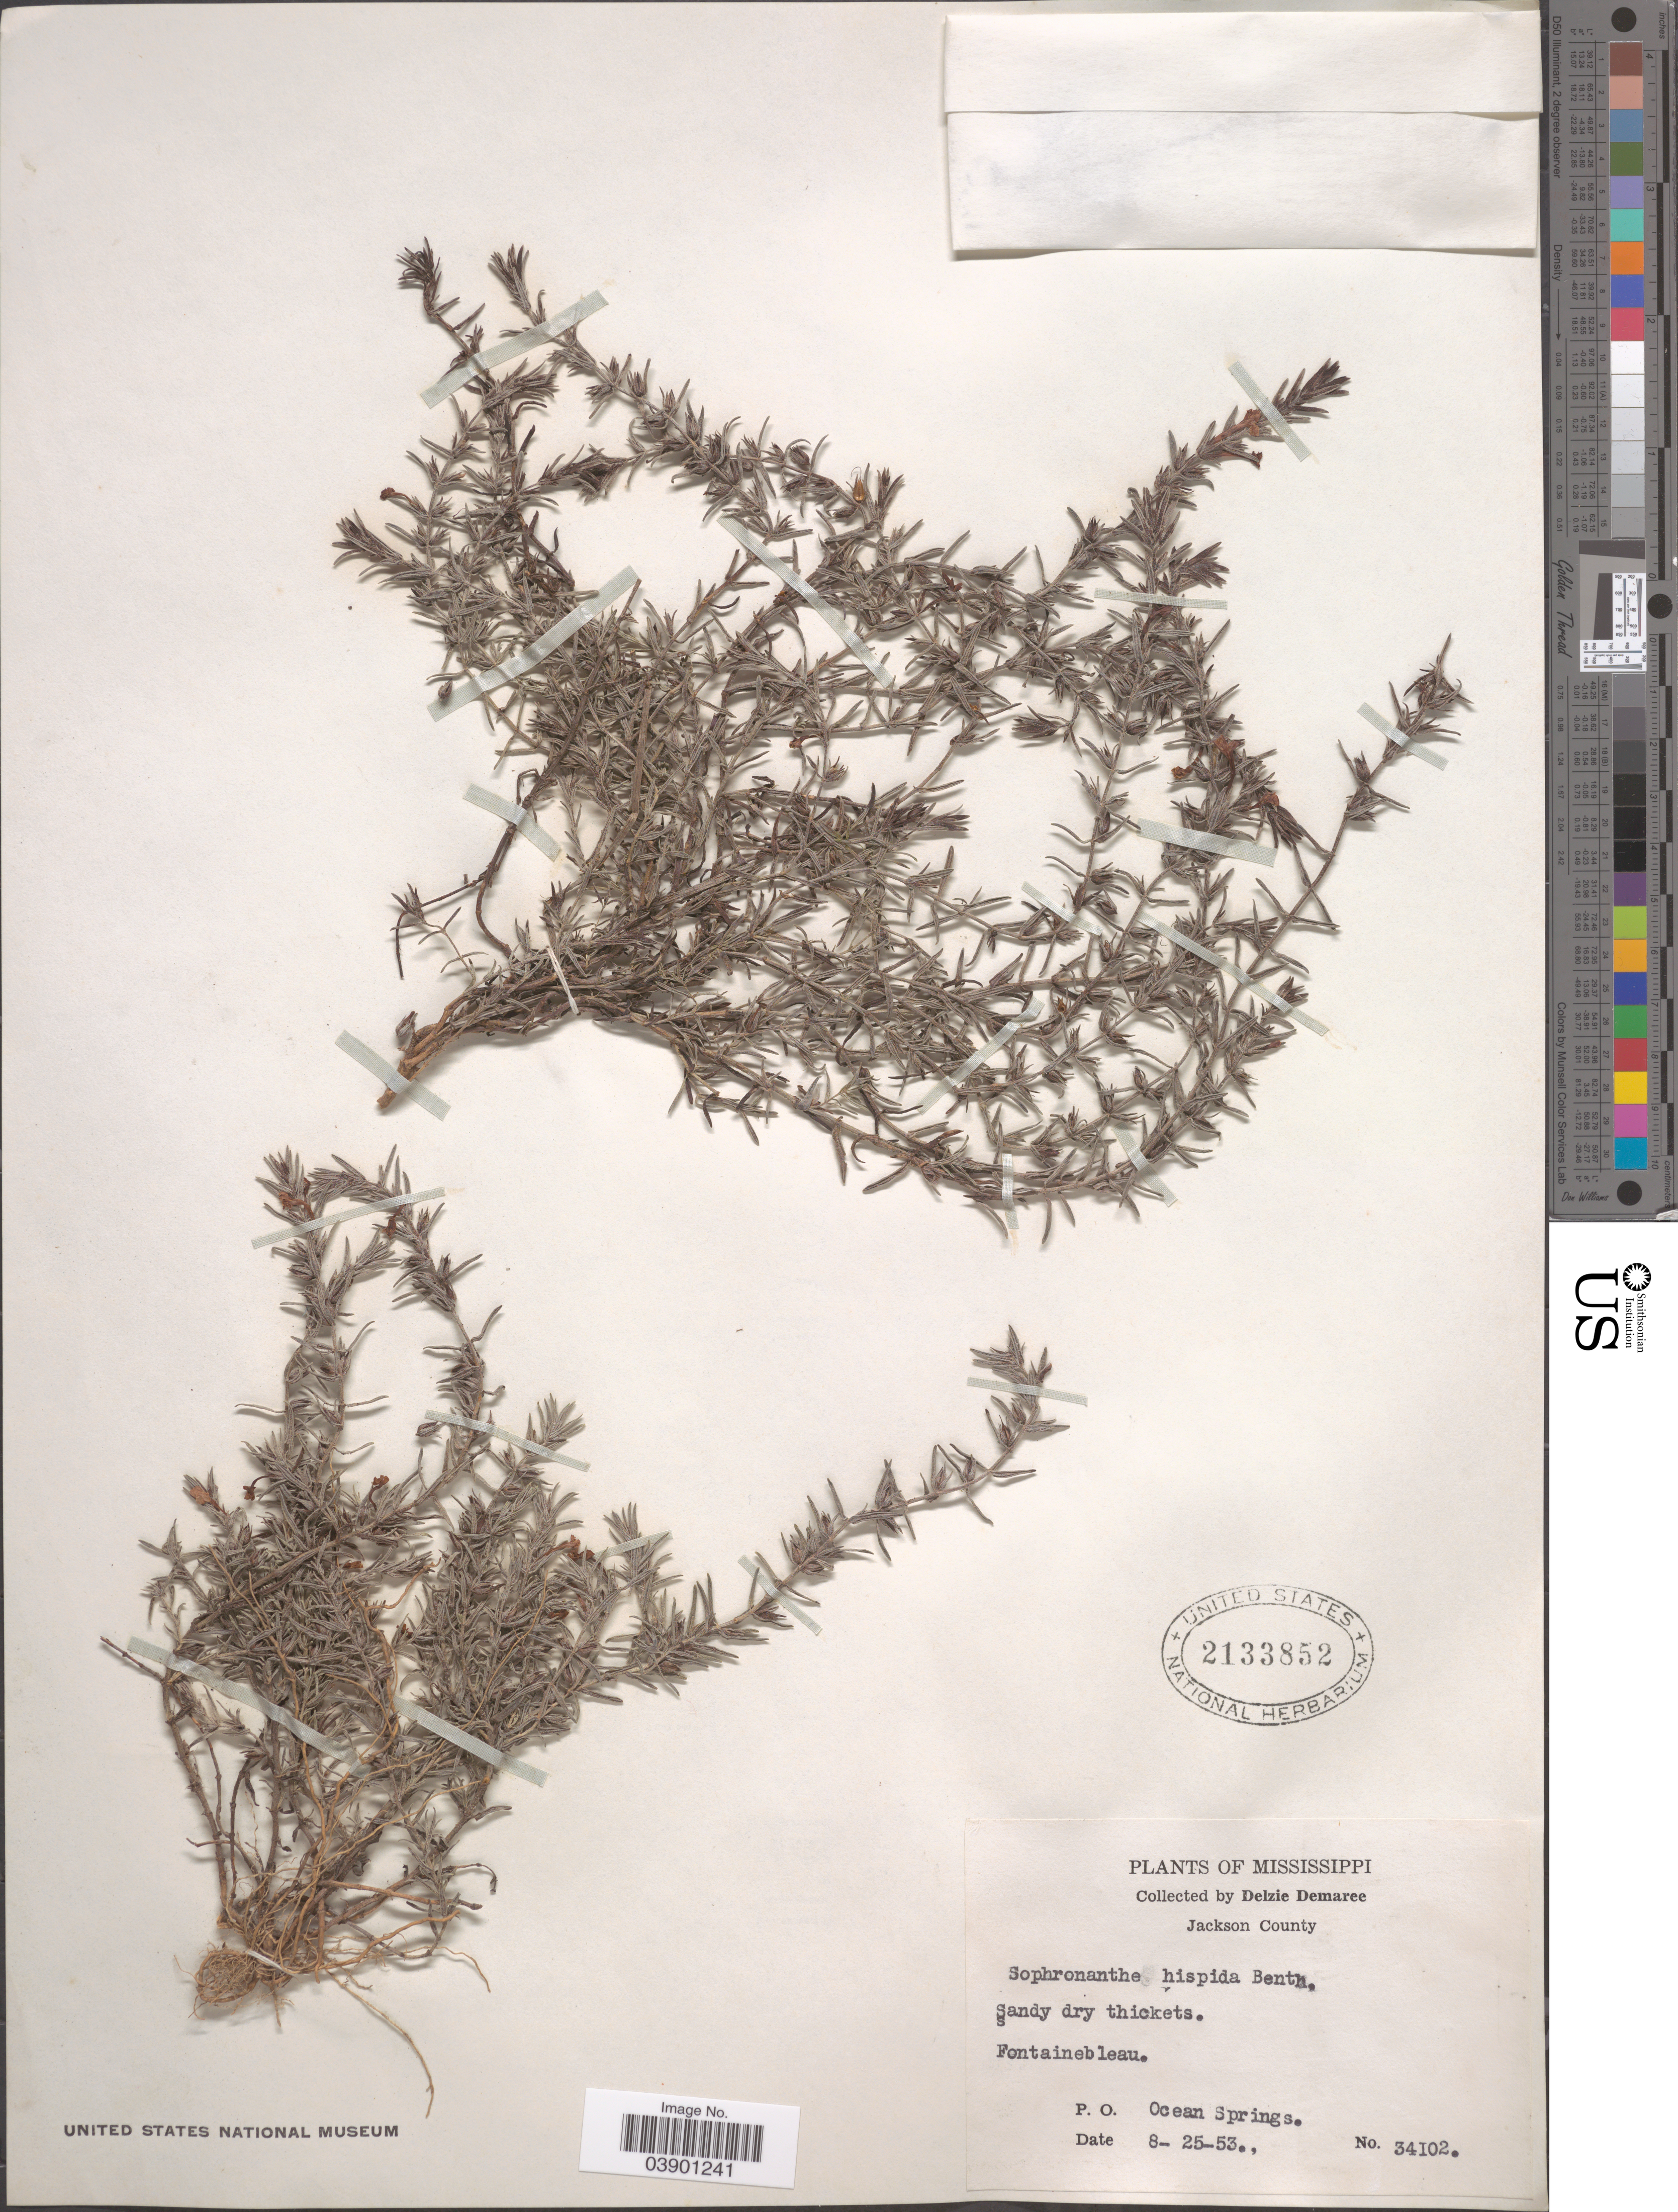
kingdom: Plantae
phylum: Tracheophyta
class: Magnoliopsida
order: Lamiales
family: Plantaginaceae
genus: Sophronanthe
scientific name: Sophronanthe hispida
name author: Benth. ex Lindl.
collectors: D. Demaree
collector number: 34102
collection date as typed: Transcribed d/m/y: 25/8/53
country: United States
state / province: Mississippi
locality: Jackson County. Fontainebleau. P.O. Springs.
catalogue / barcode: US 2133852